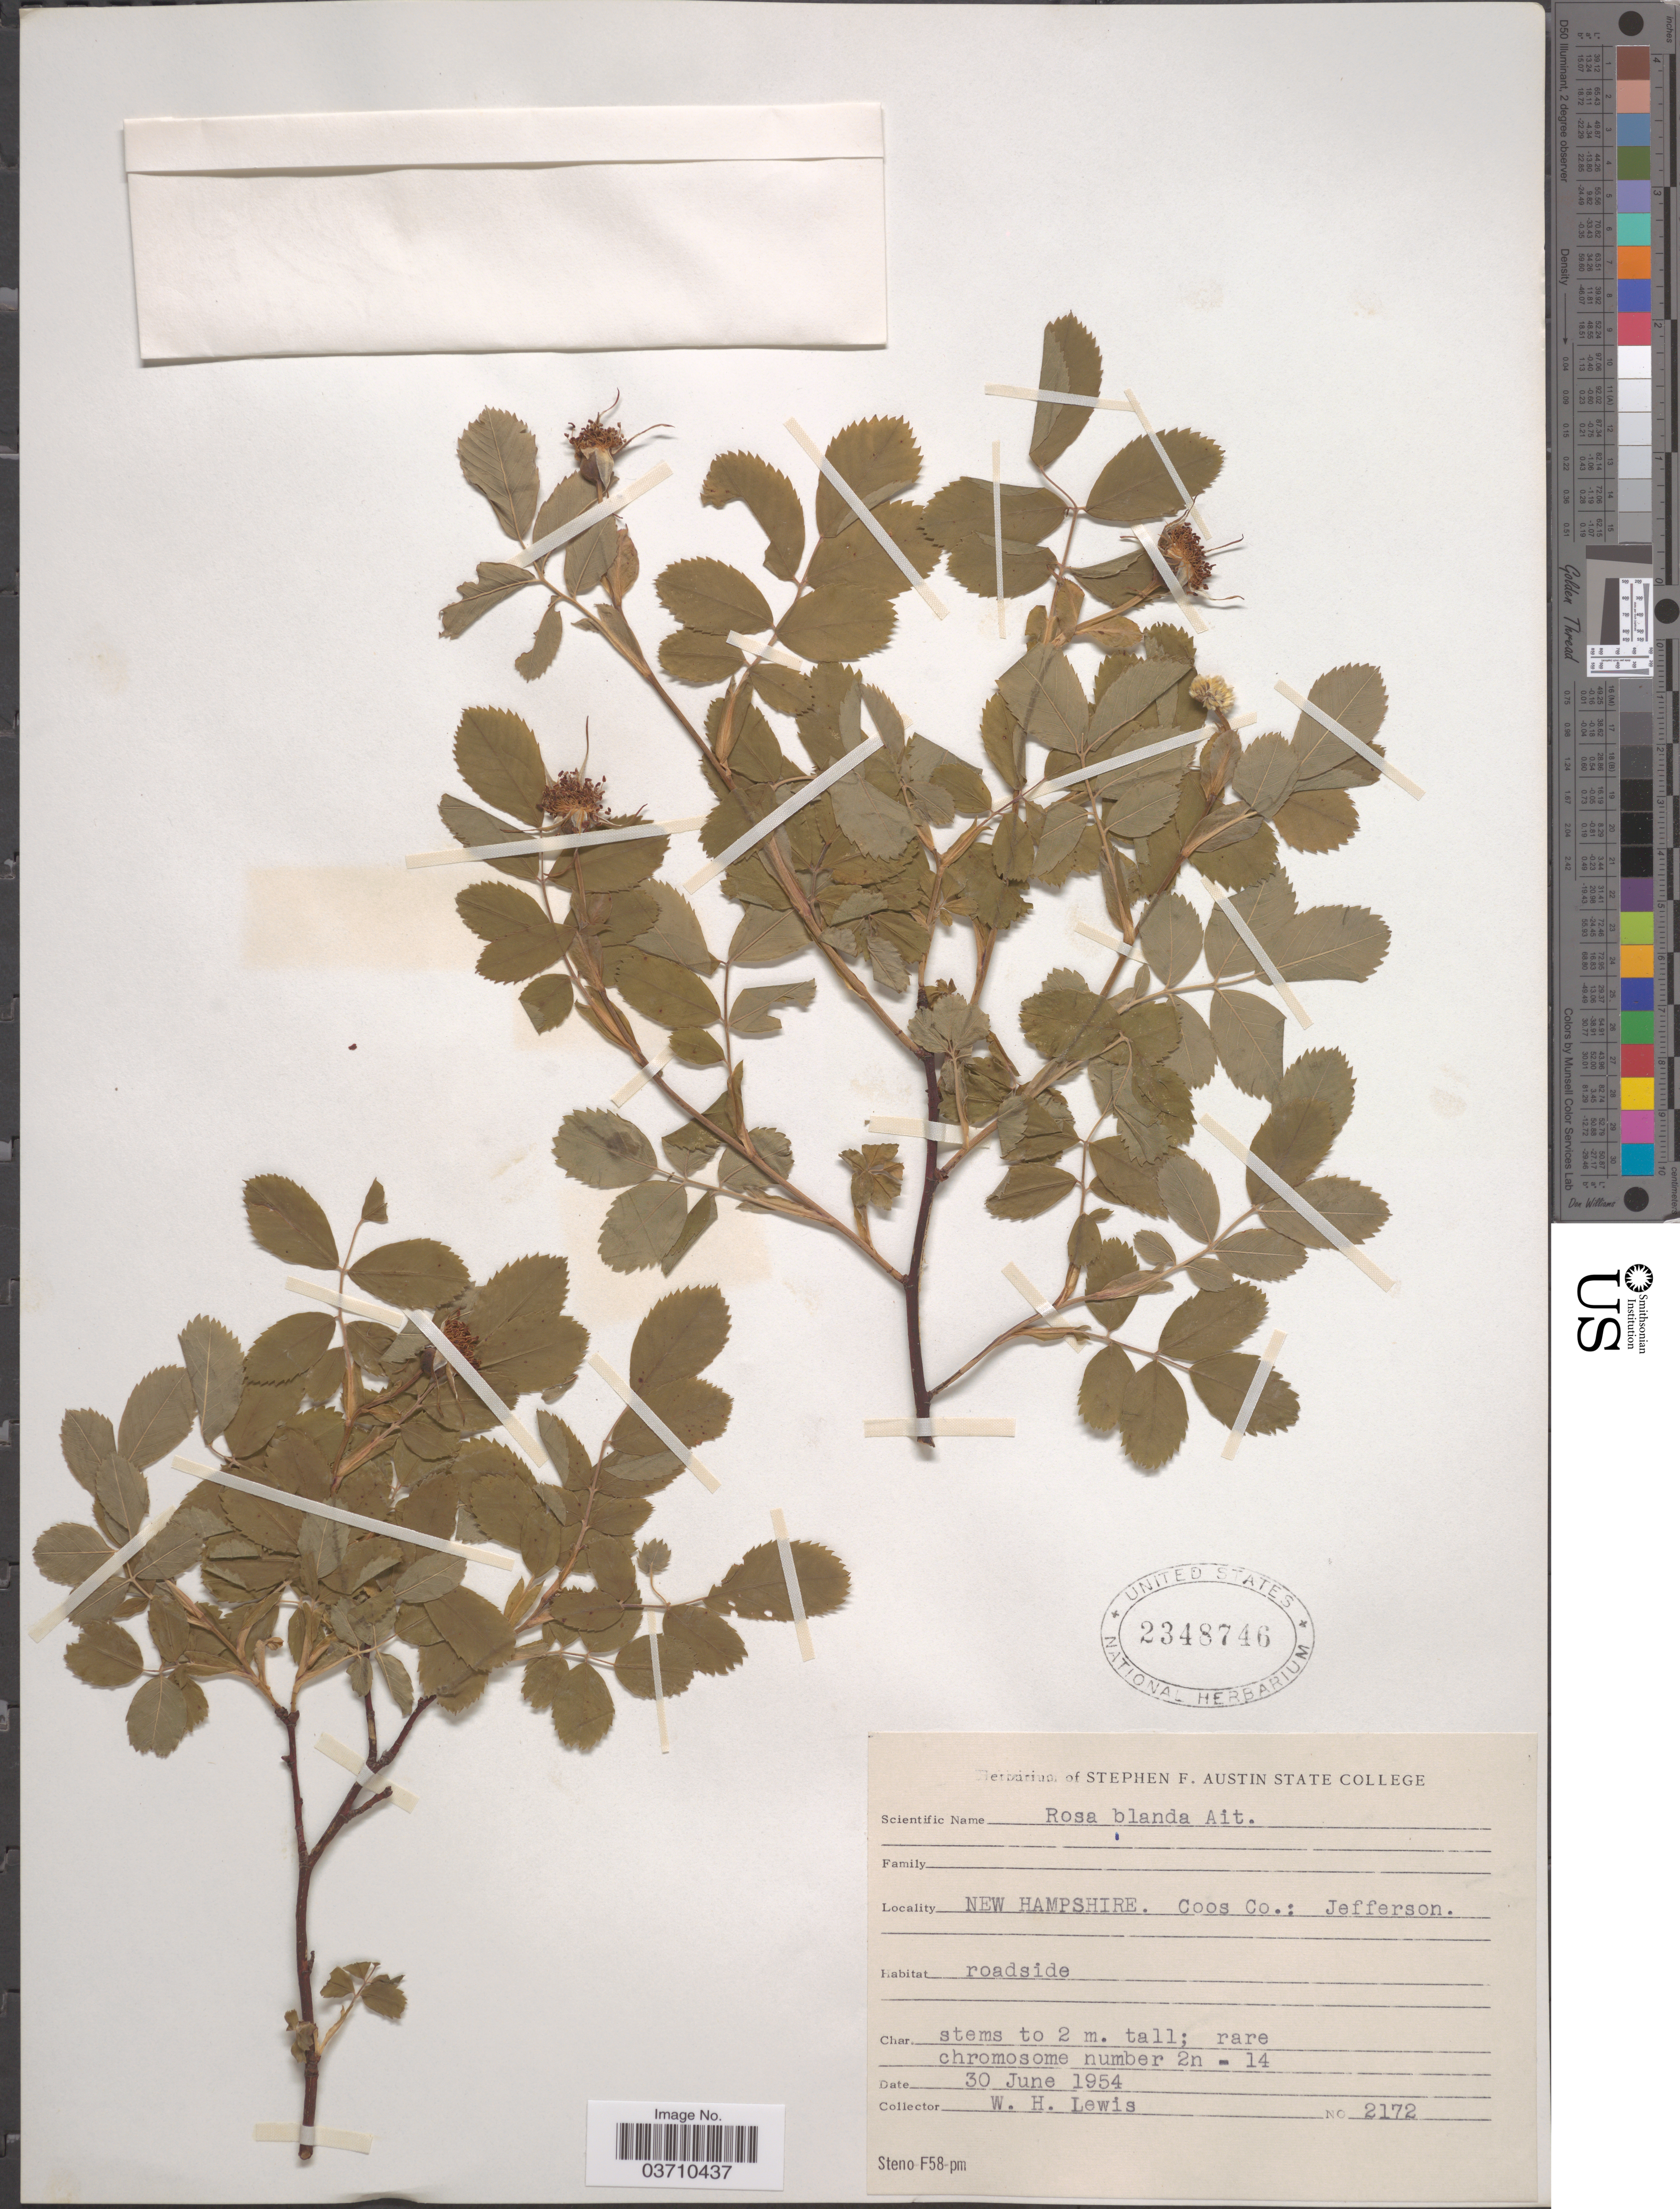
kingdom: Plantae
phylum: Tracheophyta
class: Magnoliopsida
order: Rosales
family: Rosaceae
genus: Rosa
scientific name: Rosa blanda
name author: Aiton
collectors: W. H. Lewis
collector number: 2172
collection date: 1954-06-30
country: United States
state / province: New Hampshire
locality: Coos Co.: Jefferson. Roadside.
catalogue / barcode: US 2348746